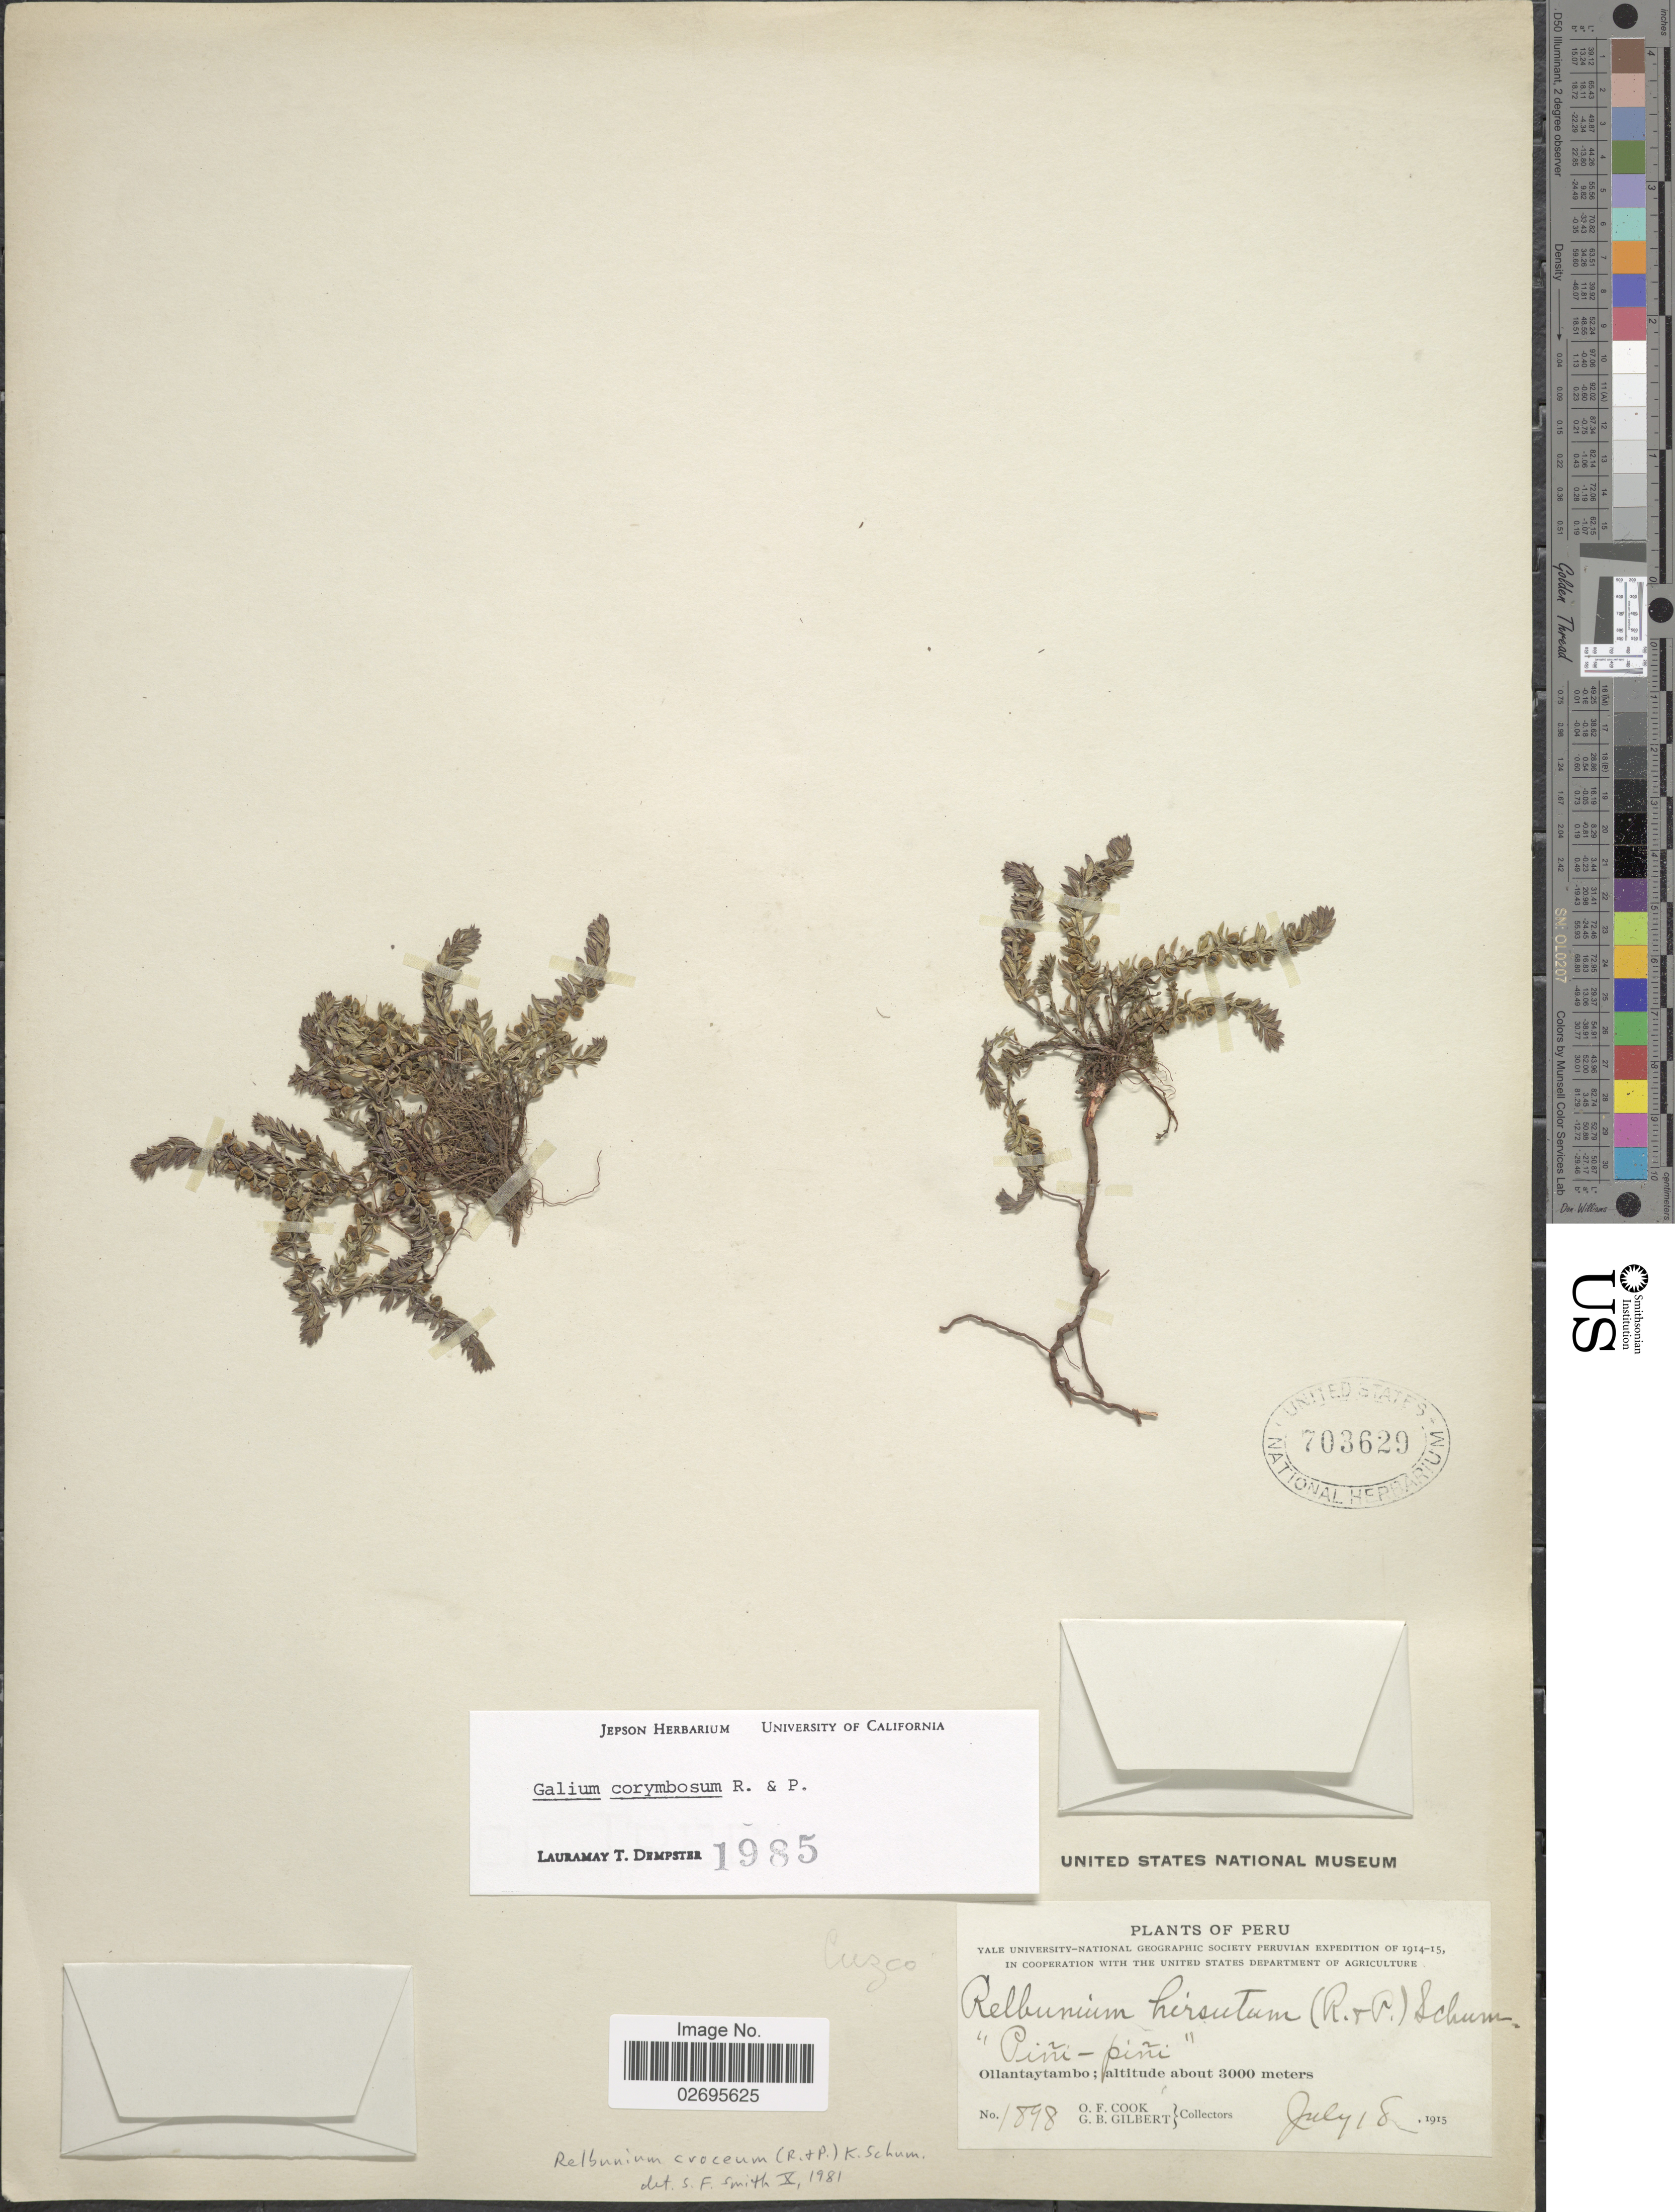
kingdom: Plantae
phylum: Tracheophyta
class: Magnoliopsida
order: Gentianales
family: Rubiaceae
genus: Galium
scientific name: Galium corymbosum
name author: Ruiz & Pav.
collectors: O. F. Cook & G. B. Gilbert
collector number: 1898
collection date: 1915-07-18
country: Peru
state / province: Cusco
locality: Cuzco, 'Piñi-piñi, Ollantaytambo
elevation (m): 3000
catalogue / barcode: US 703629